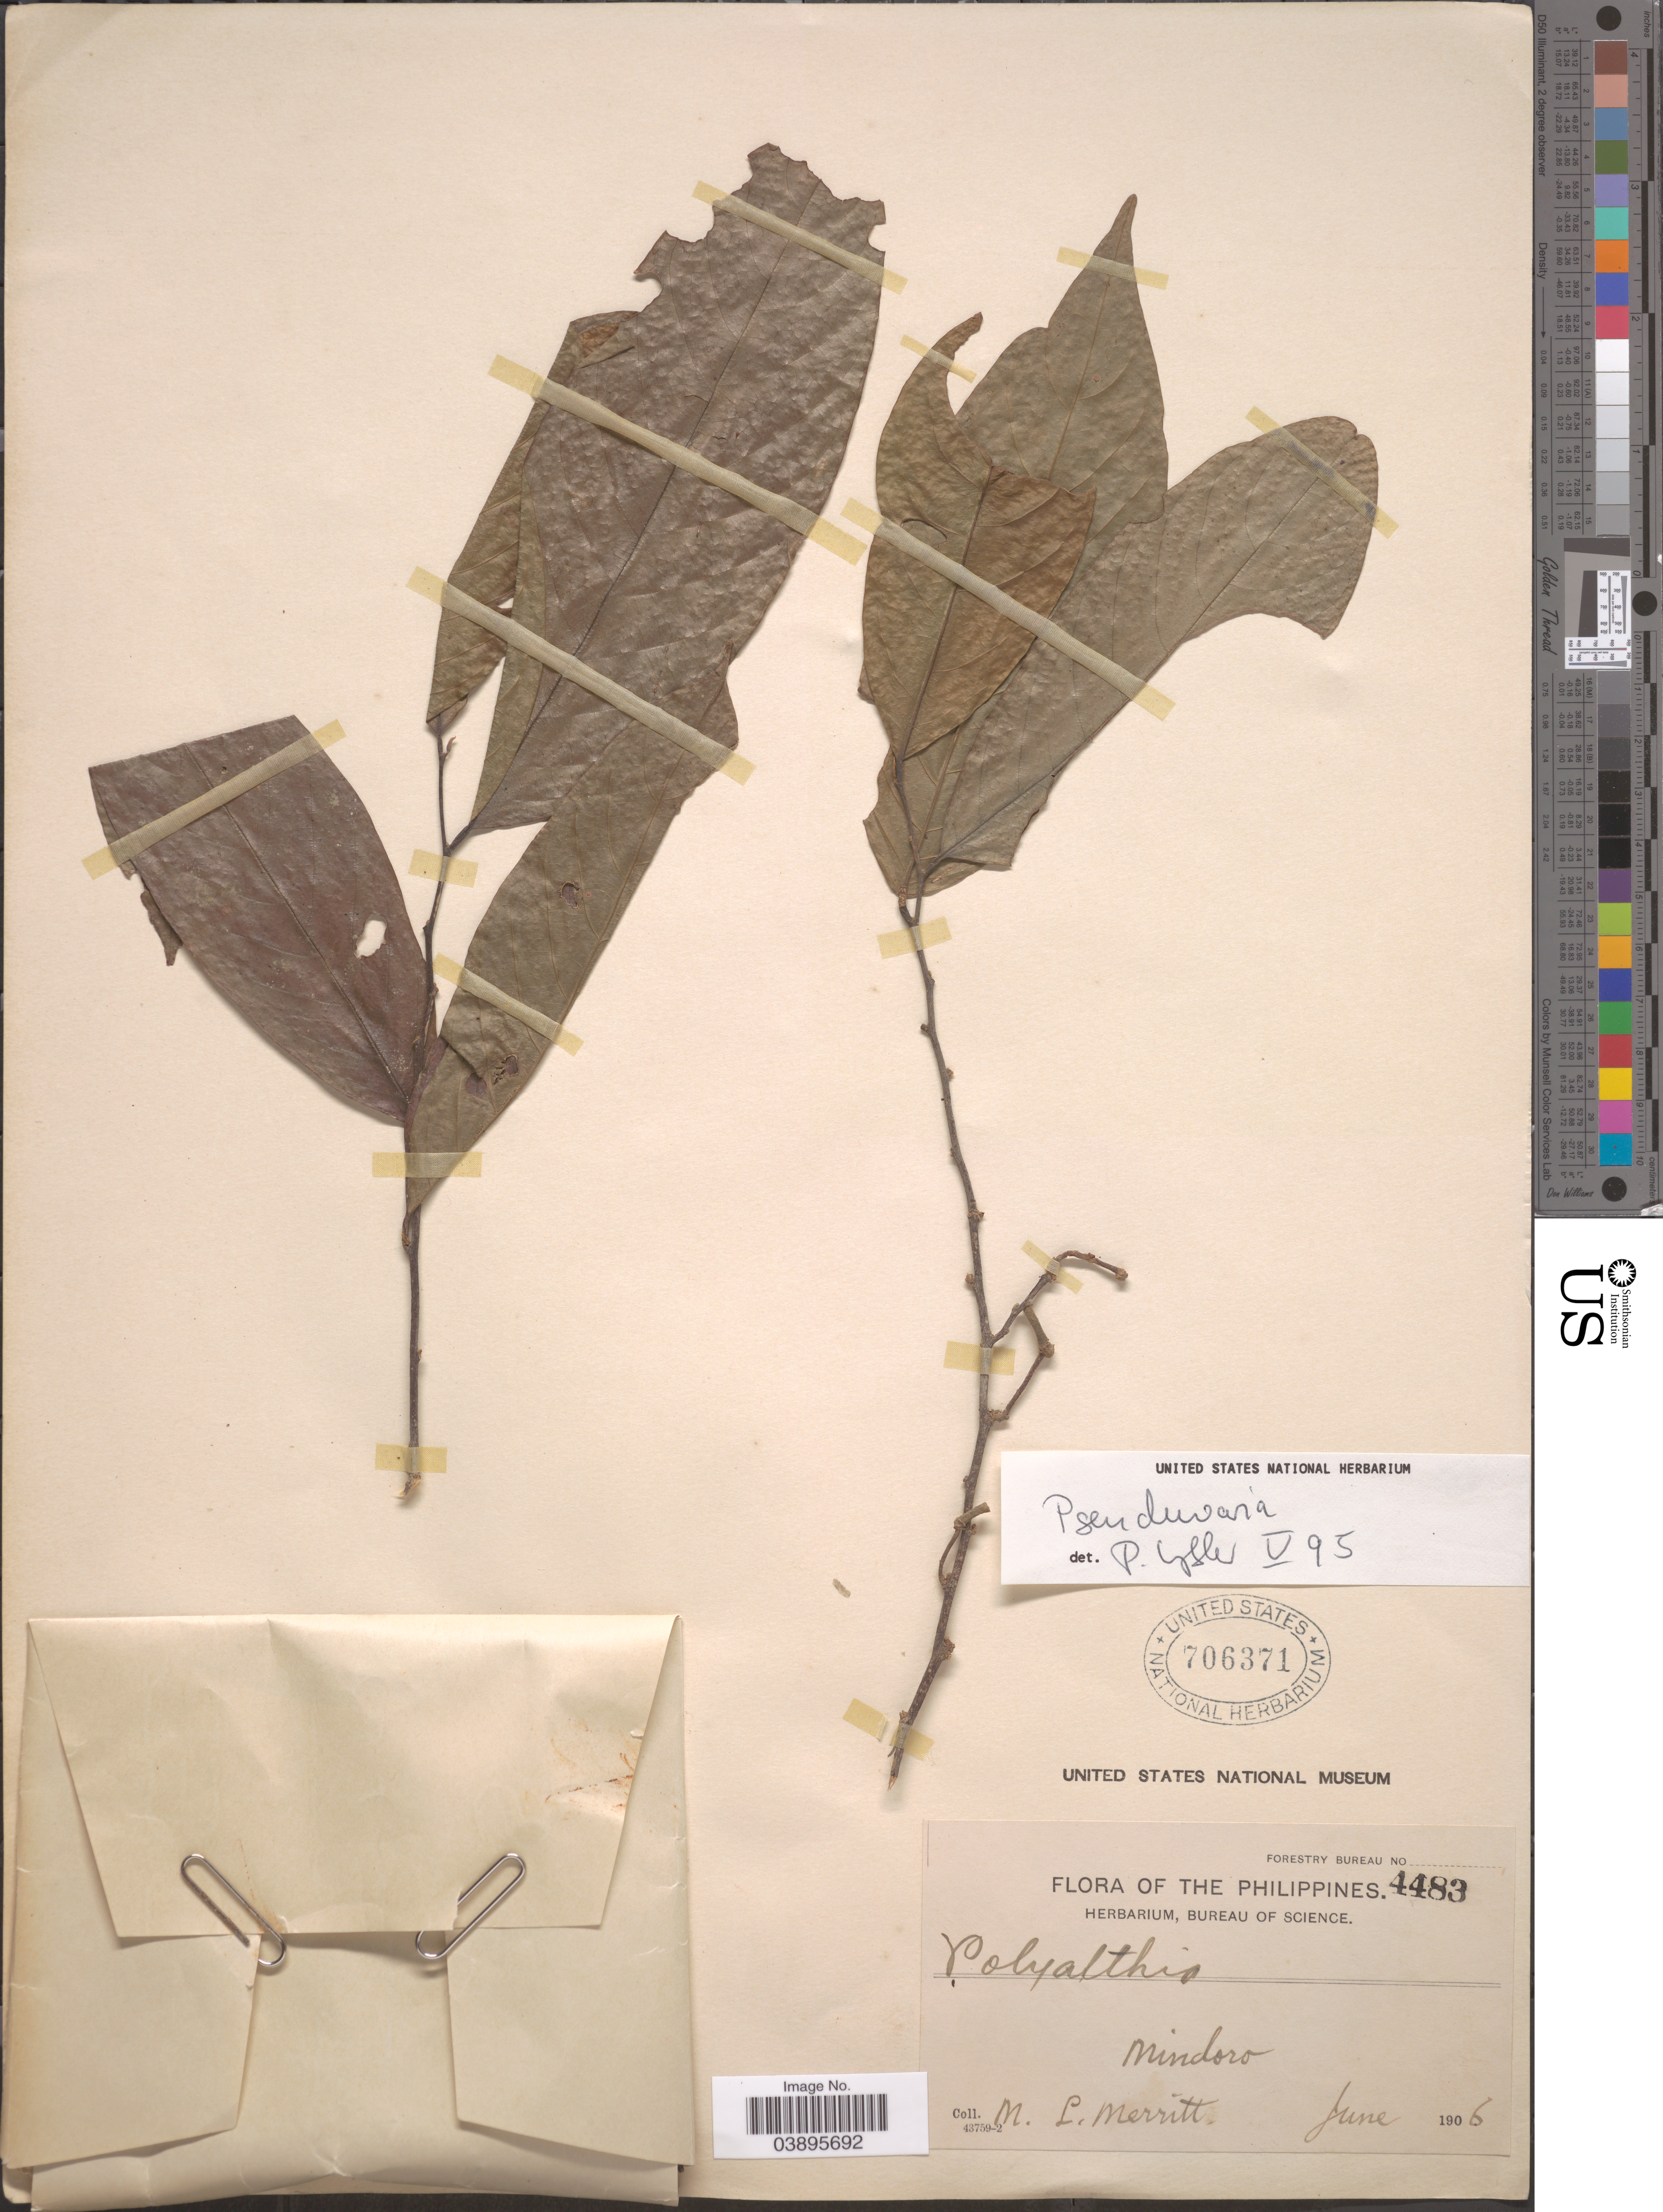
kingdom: Plantae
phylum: Tracheophyta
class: Magnoliopsida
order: Magnoliales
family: Annonaceae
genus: Pseuduvaria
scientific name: Pseuduvaria sp.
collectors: M. L. Merritt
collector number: Forestry Bureau 4483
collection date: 1906-06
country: Philippines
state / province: Mimaropa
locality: Mindoro.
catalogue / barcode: US 706371